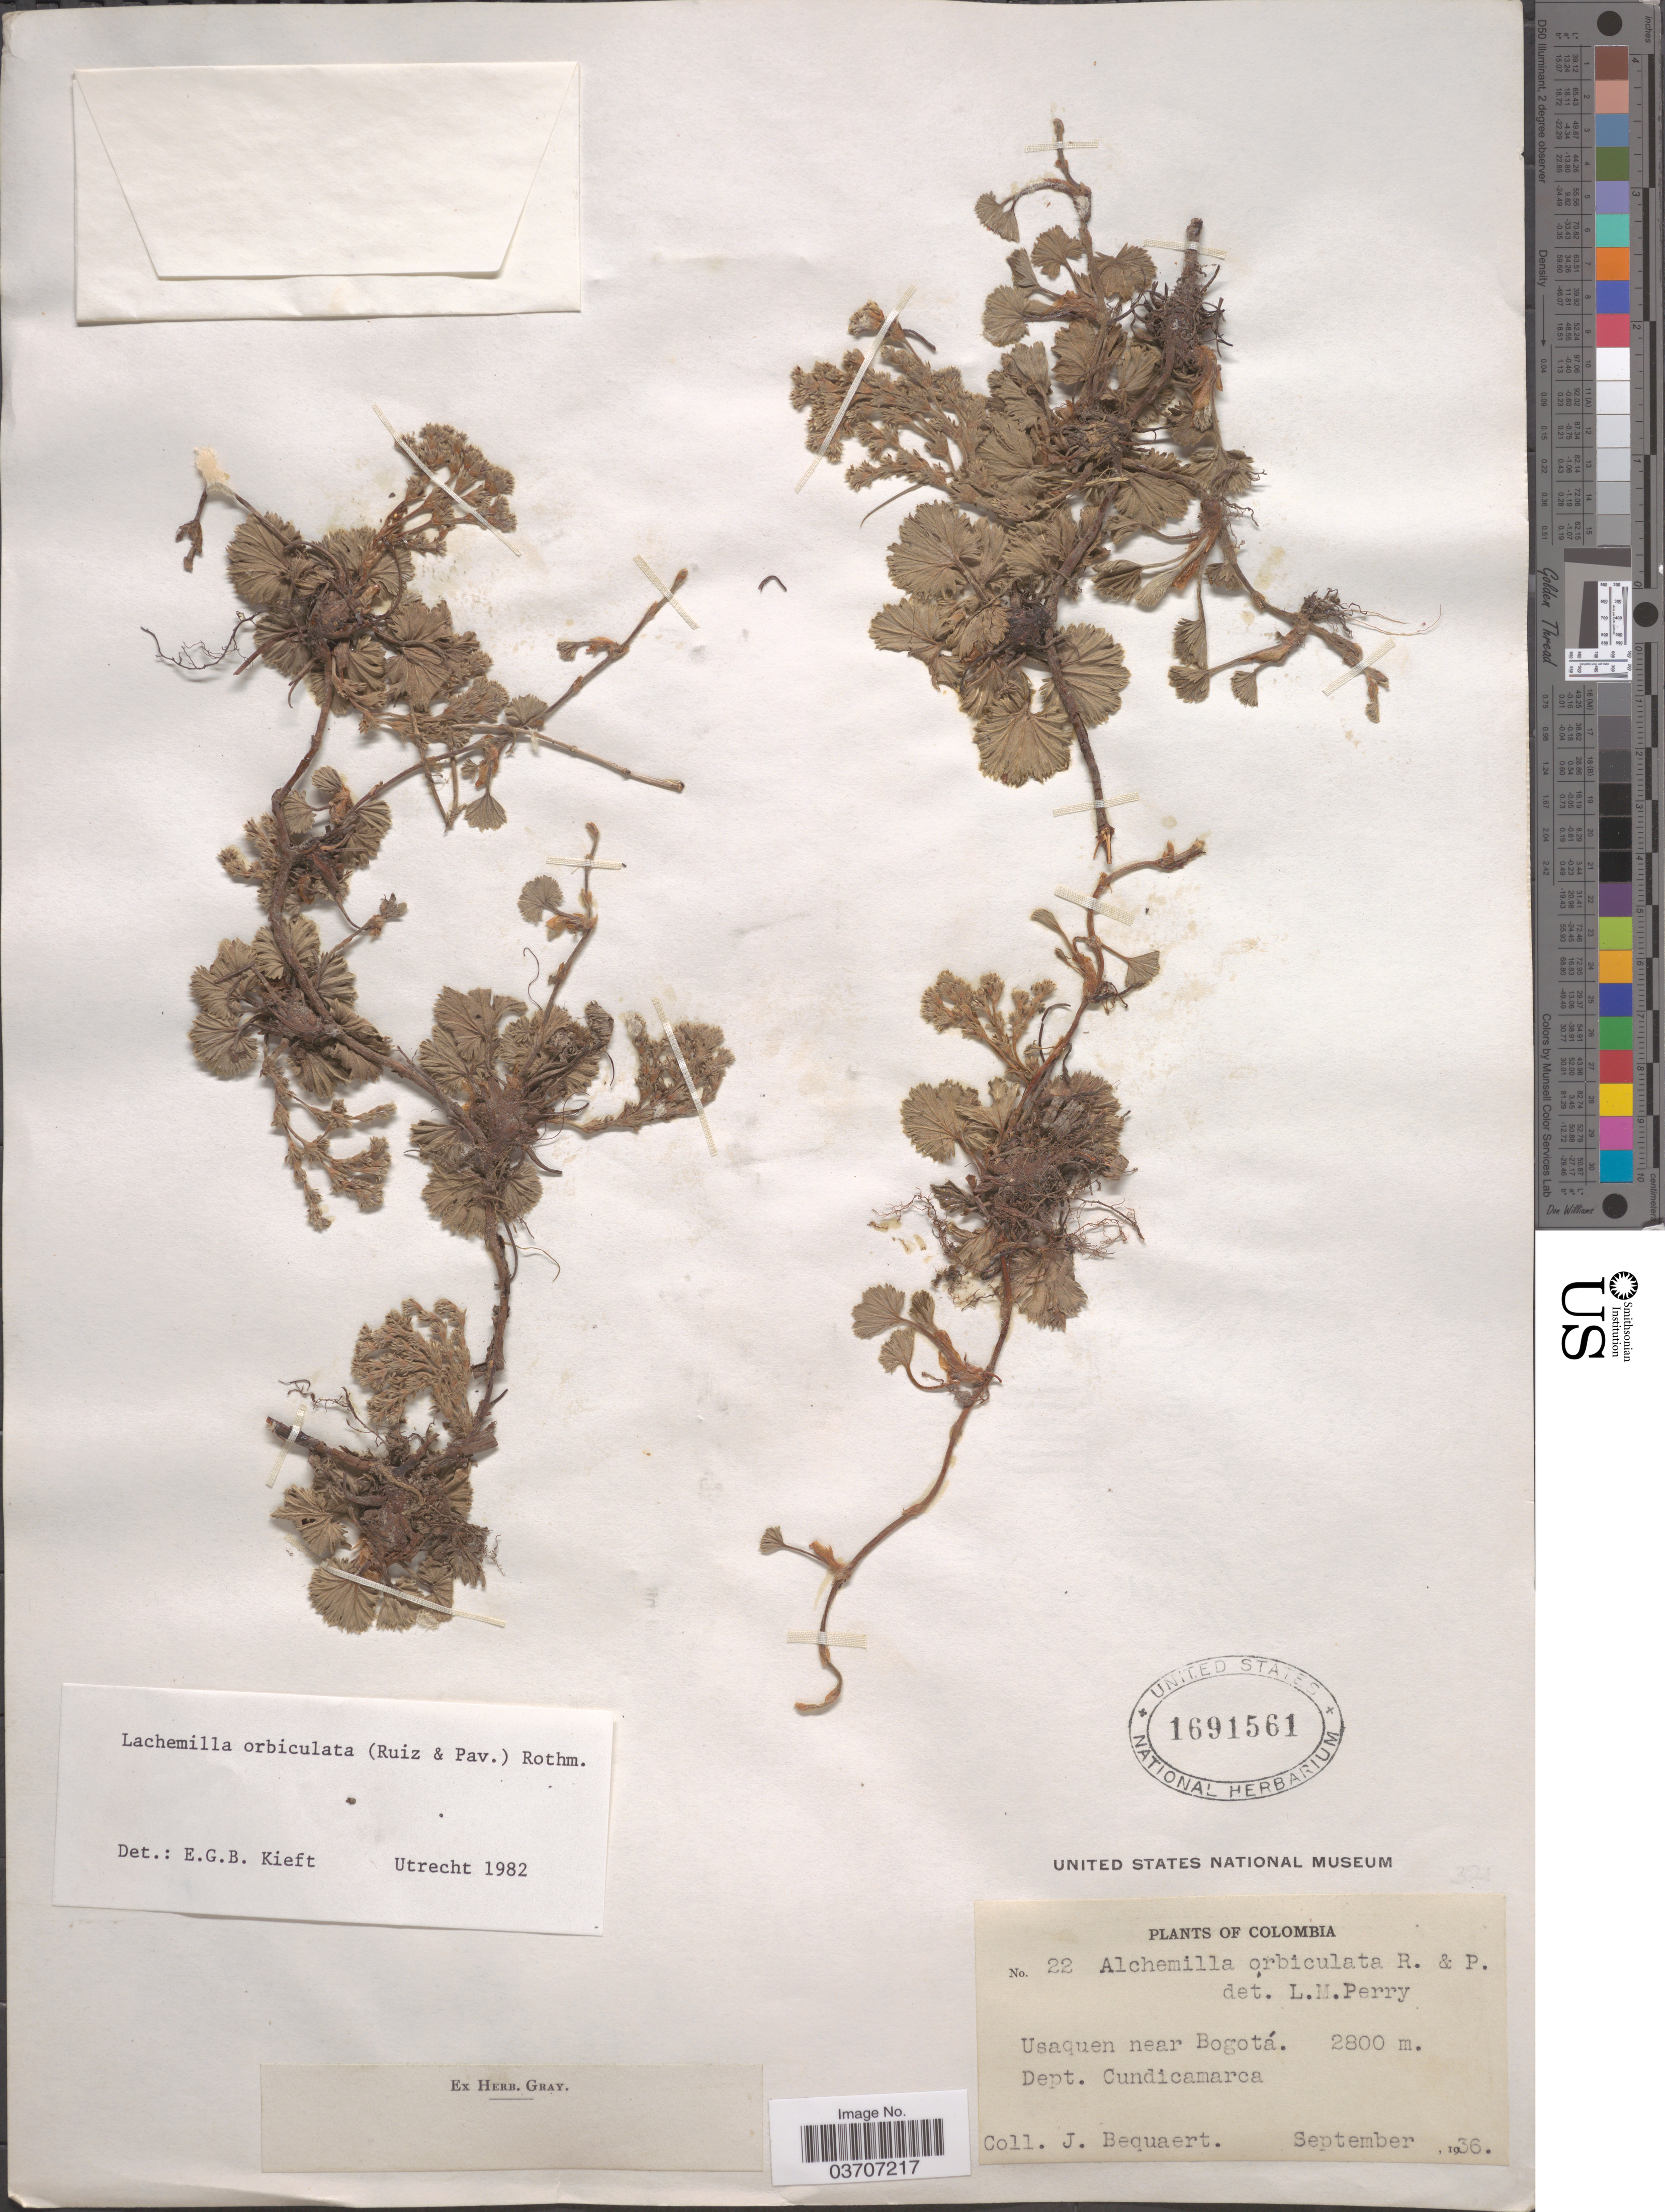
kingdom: Plantae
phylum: Tracheophyta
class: Magnoliopsida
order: Rosales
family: Rosaceae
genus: Lachemilla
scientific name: Lachemilla orbiculata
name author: (Ruiz & Pav.) Rydb.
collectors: J. Bequaert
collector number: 22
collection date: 1936-09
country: Colombia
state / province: Cundinamarca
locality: Usaquen near Bogotá. Dept. Cundinamarca.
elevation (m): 2800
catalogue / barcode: US 1691561